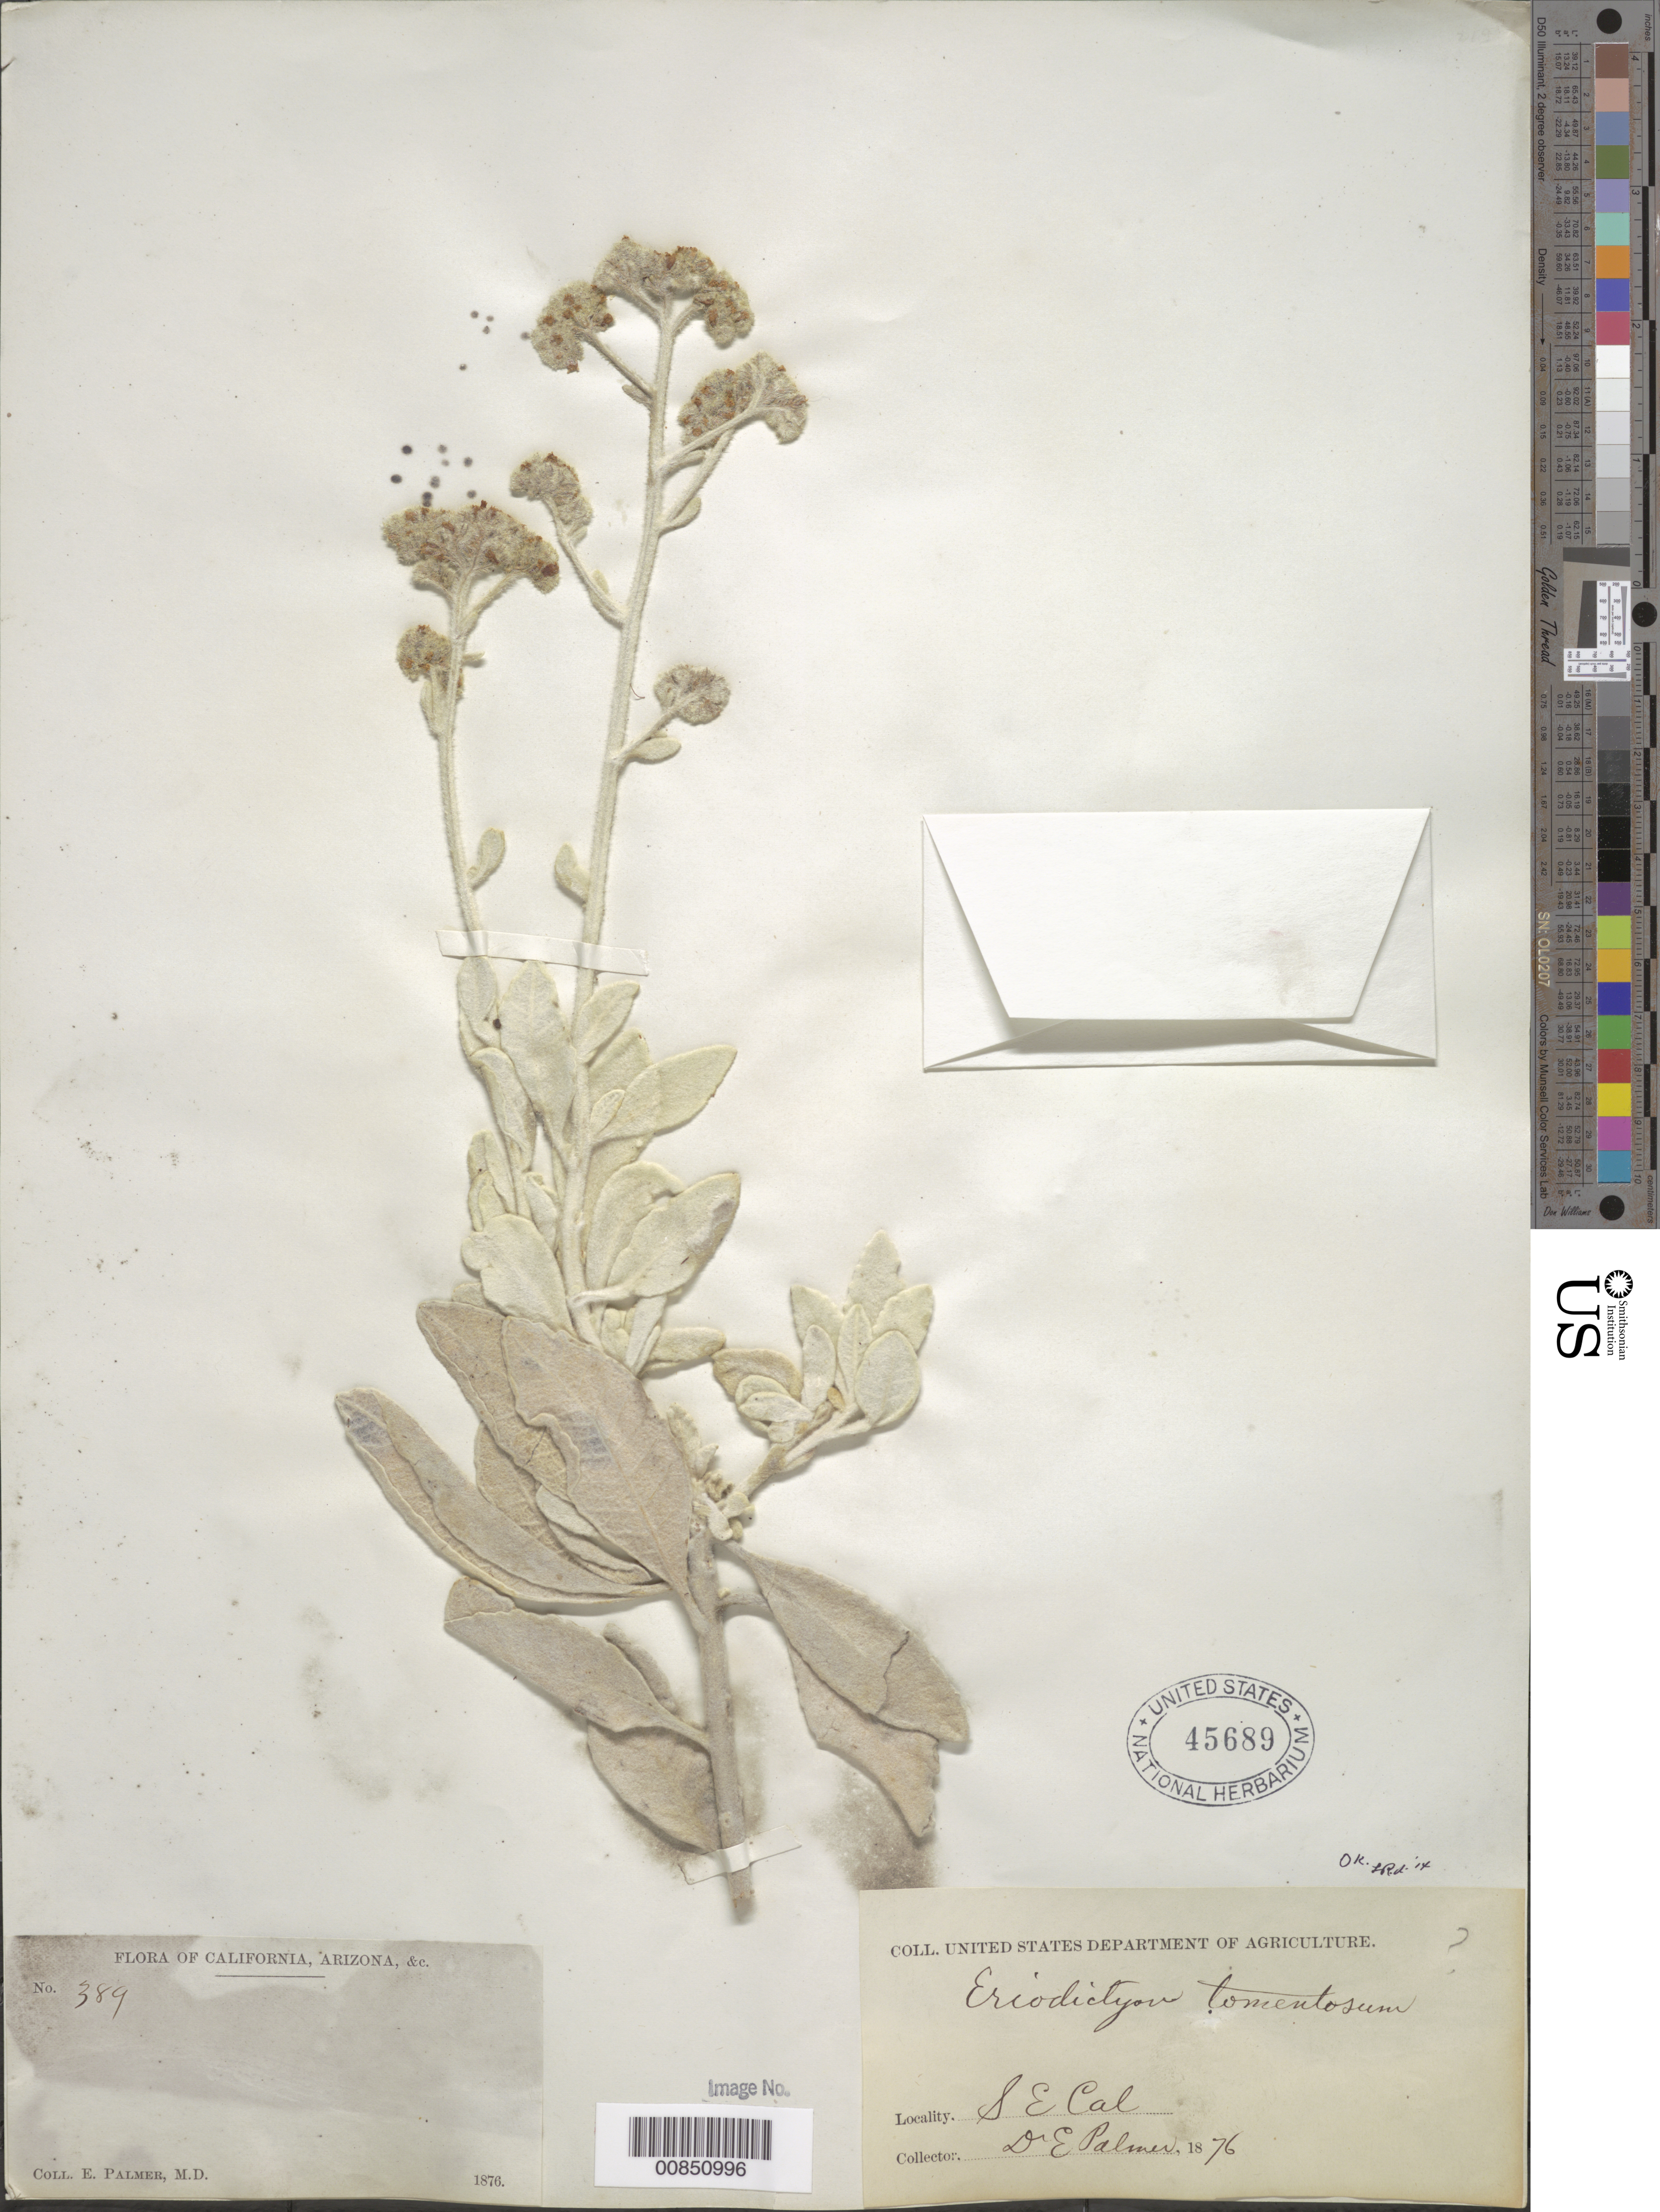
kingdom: Plantae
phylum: Tracheophyta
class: Magnoliopsida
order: Boraginales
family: Namaceae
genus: Eriodictyon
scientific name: Eriodictyon tomentosum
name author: Benth.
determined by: Rogers, Z. S.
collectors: E. Palmer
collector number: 389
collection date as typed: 1876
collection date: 1876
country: United States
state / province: California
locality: SE California.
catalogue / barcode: US 45689